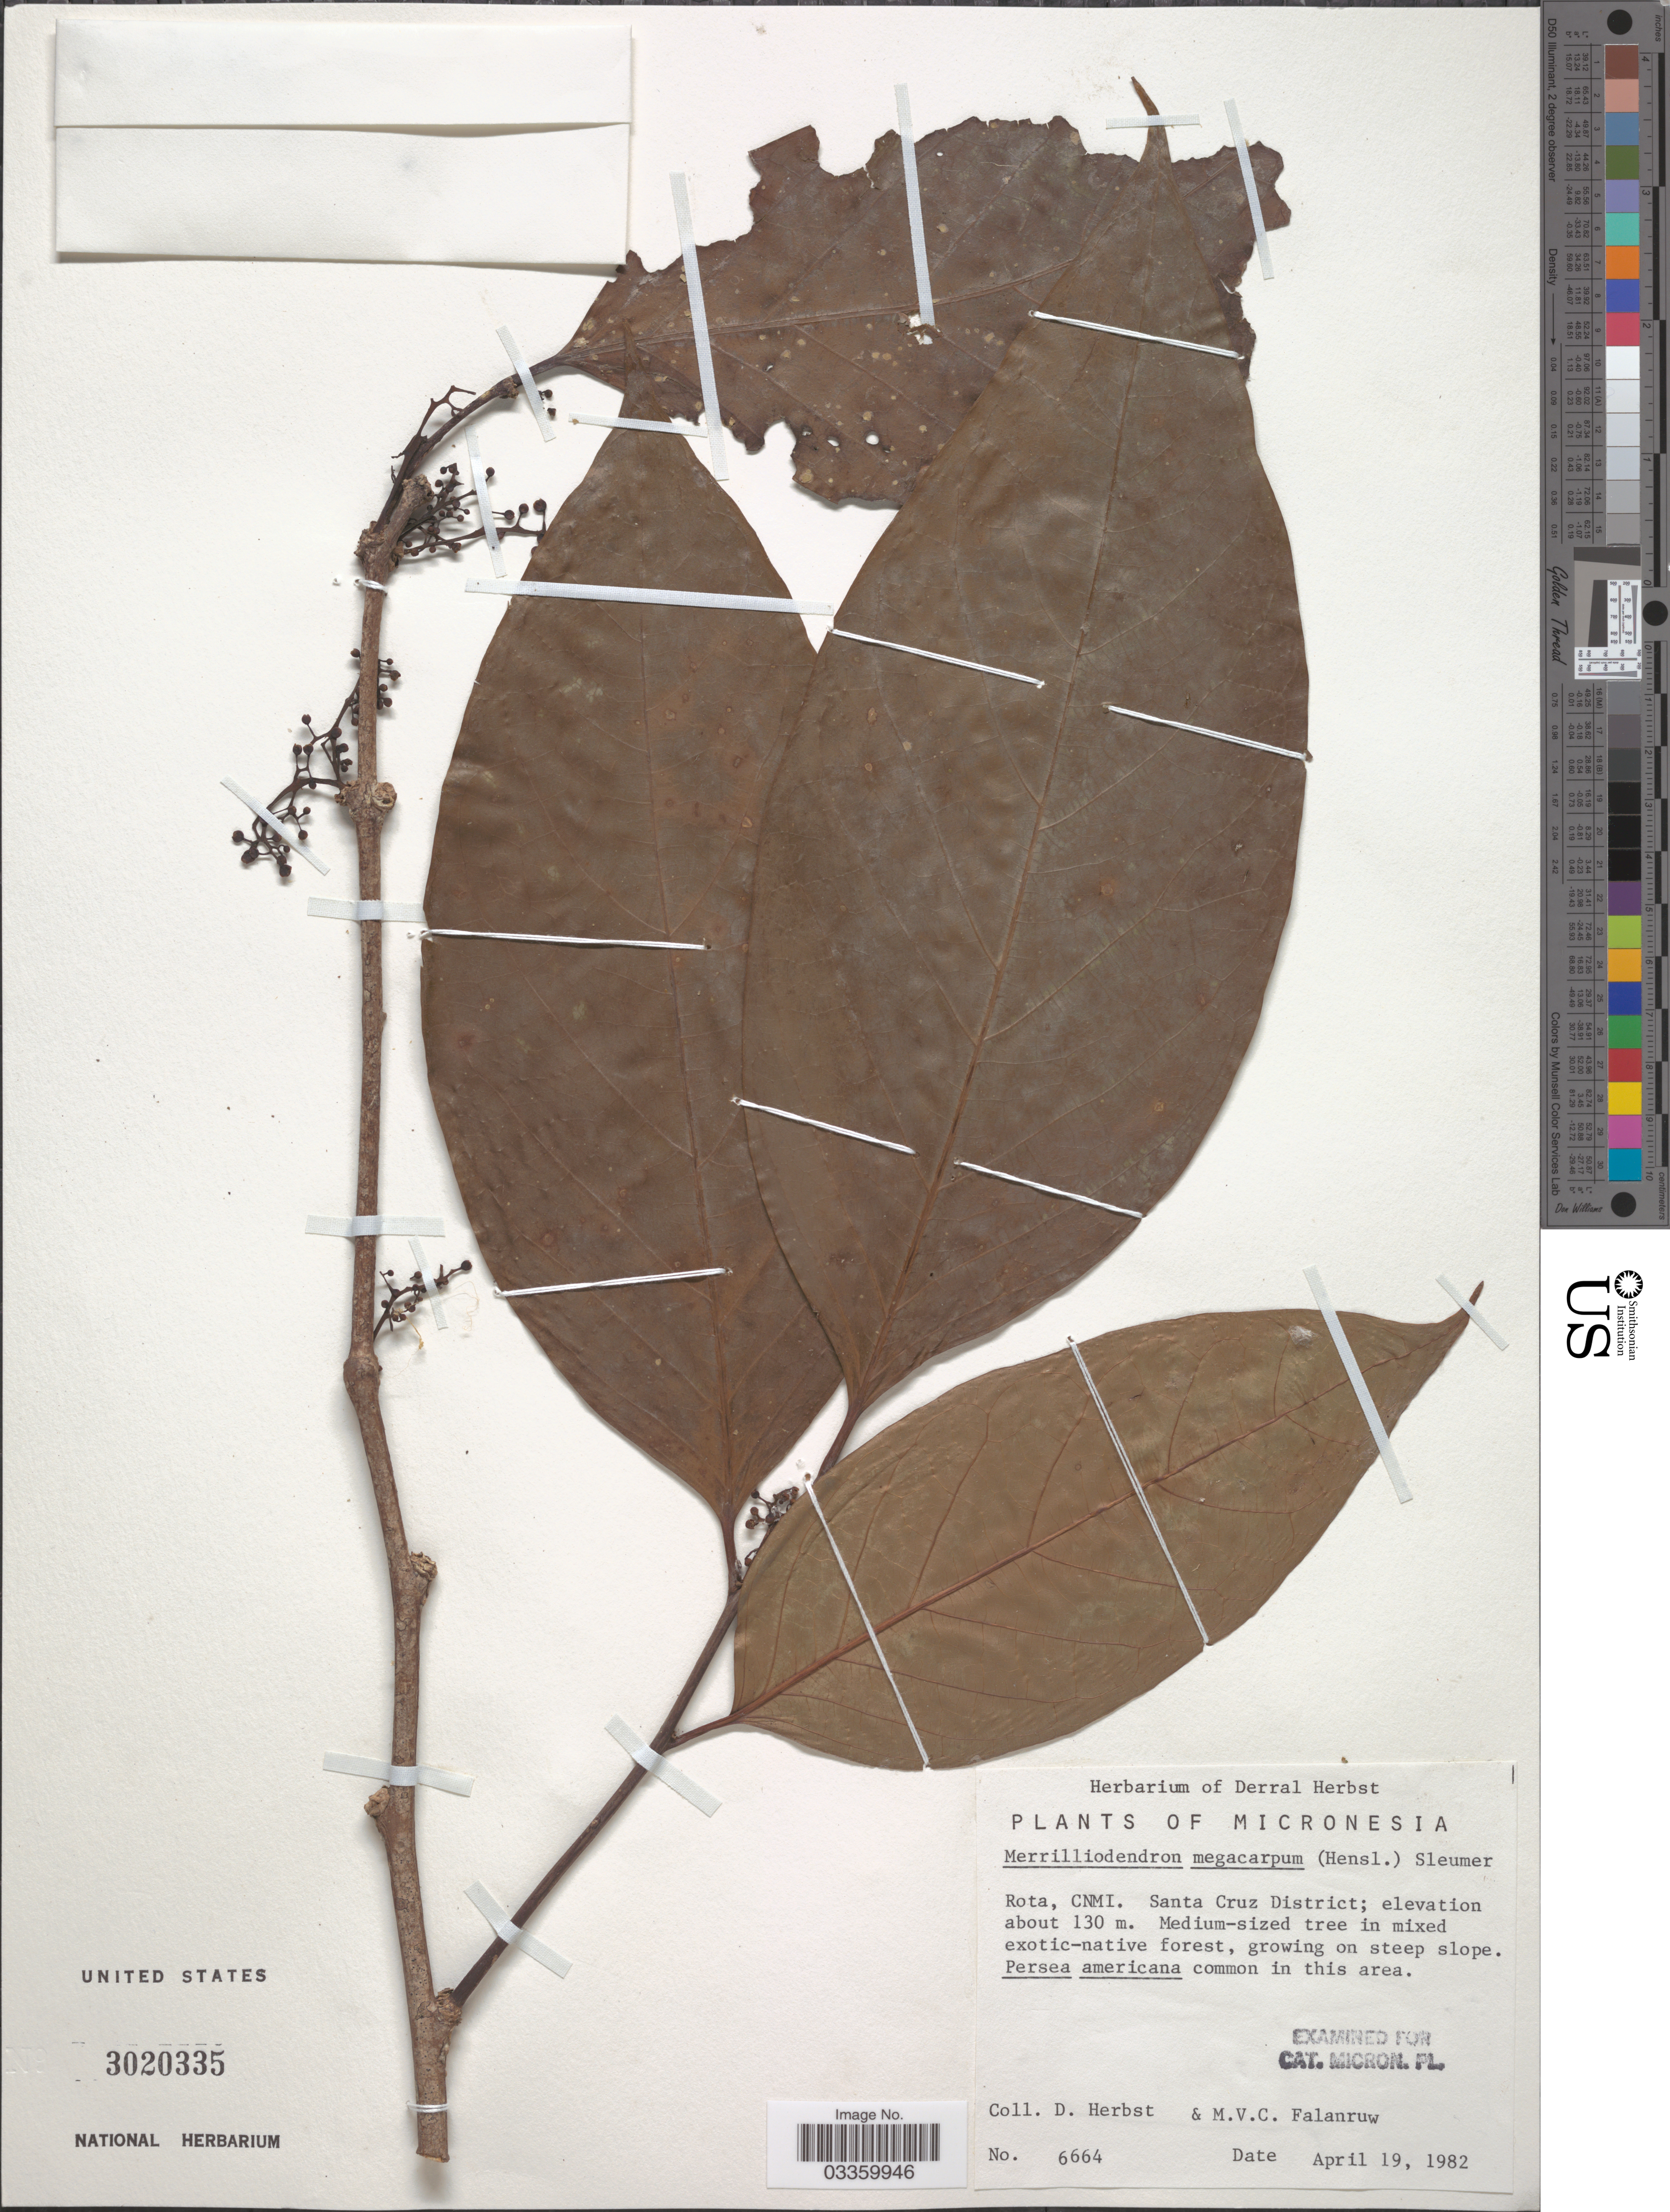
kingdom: Plantae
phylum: Tracheophyta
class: Magnoliopsida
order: Icacinales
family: Icacinaceae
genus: Merrilliodendron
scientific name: Merrilliodendron megacarpum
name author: (Hemsl.) Sleumer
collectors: D. Herbst & M. V. Falanruw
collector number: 6664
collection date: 1982-04-19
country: Northern Mariana Islands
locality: Micronesia. Rota, CNMI. Santa Cruz District.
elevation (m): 130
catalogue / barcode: US 3020335